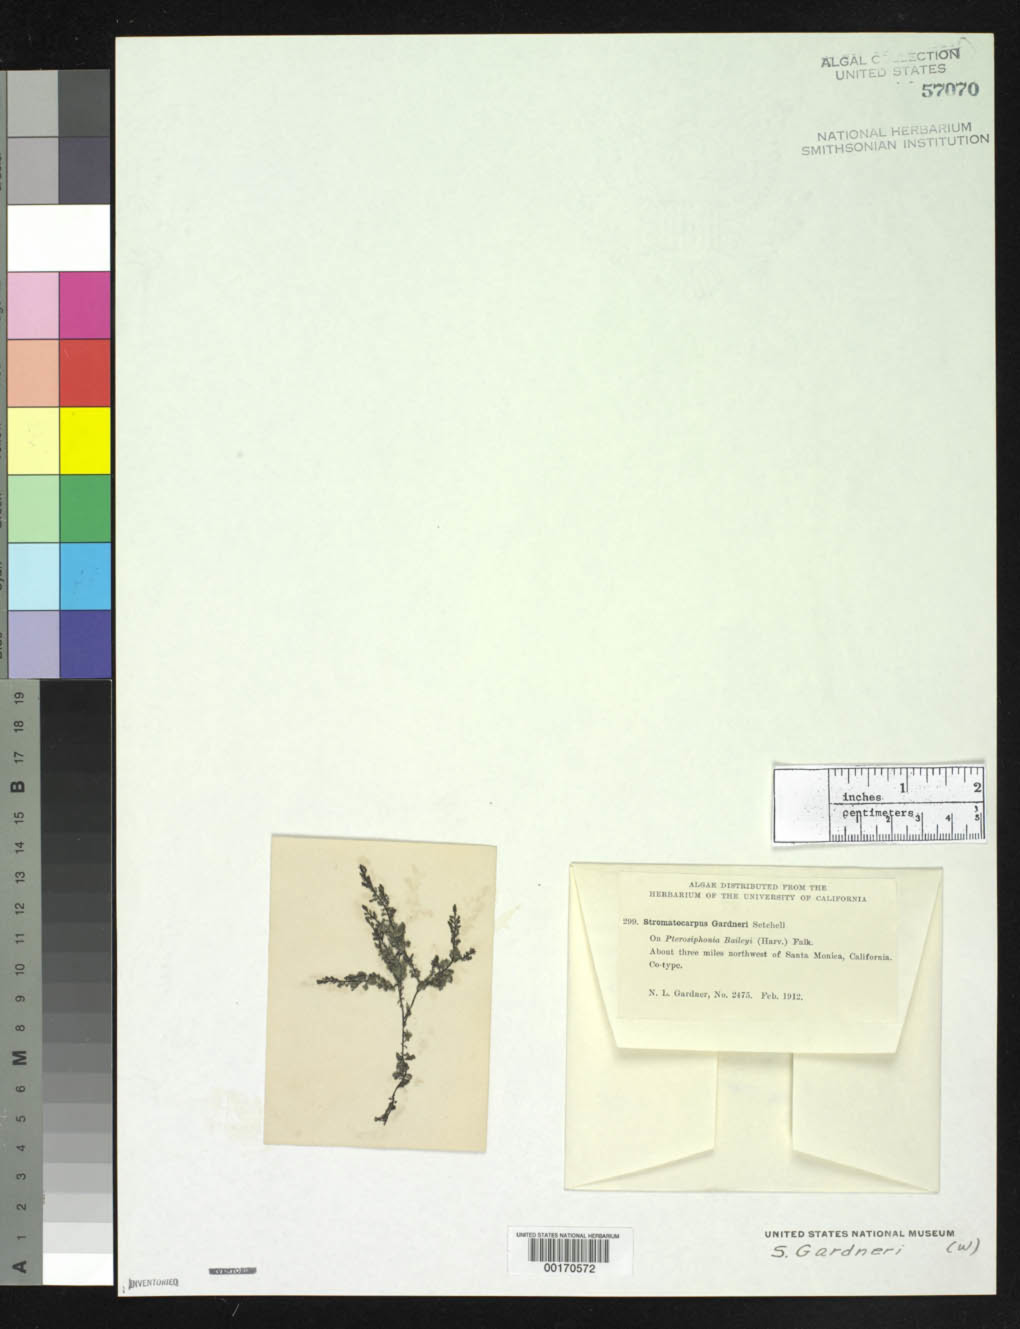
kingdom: Plantae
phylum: Rhodophyta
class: Florideophyceae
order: Ceramiales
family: Rhodomelaceae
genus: Stromatocarpus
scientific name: Stromatocarpus gardneri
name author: Setch.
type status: Isotype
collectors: N. Gardner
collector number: NLG 2475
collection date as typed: Feb 1912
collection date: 1912-02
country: United States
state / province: California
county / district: Los Angeles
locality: Ca. 3 miles northwest of Santa Monica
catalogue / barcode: US 57070